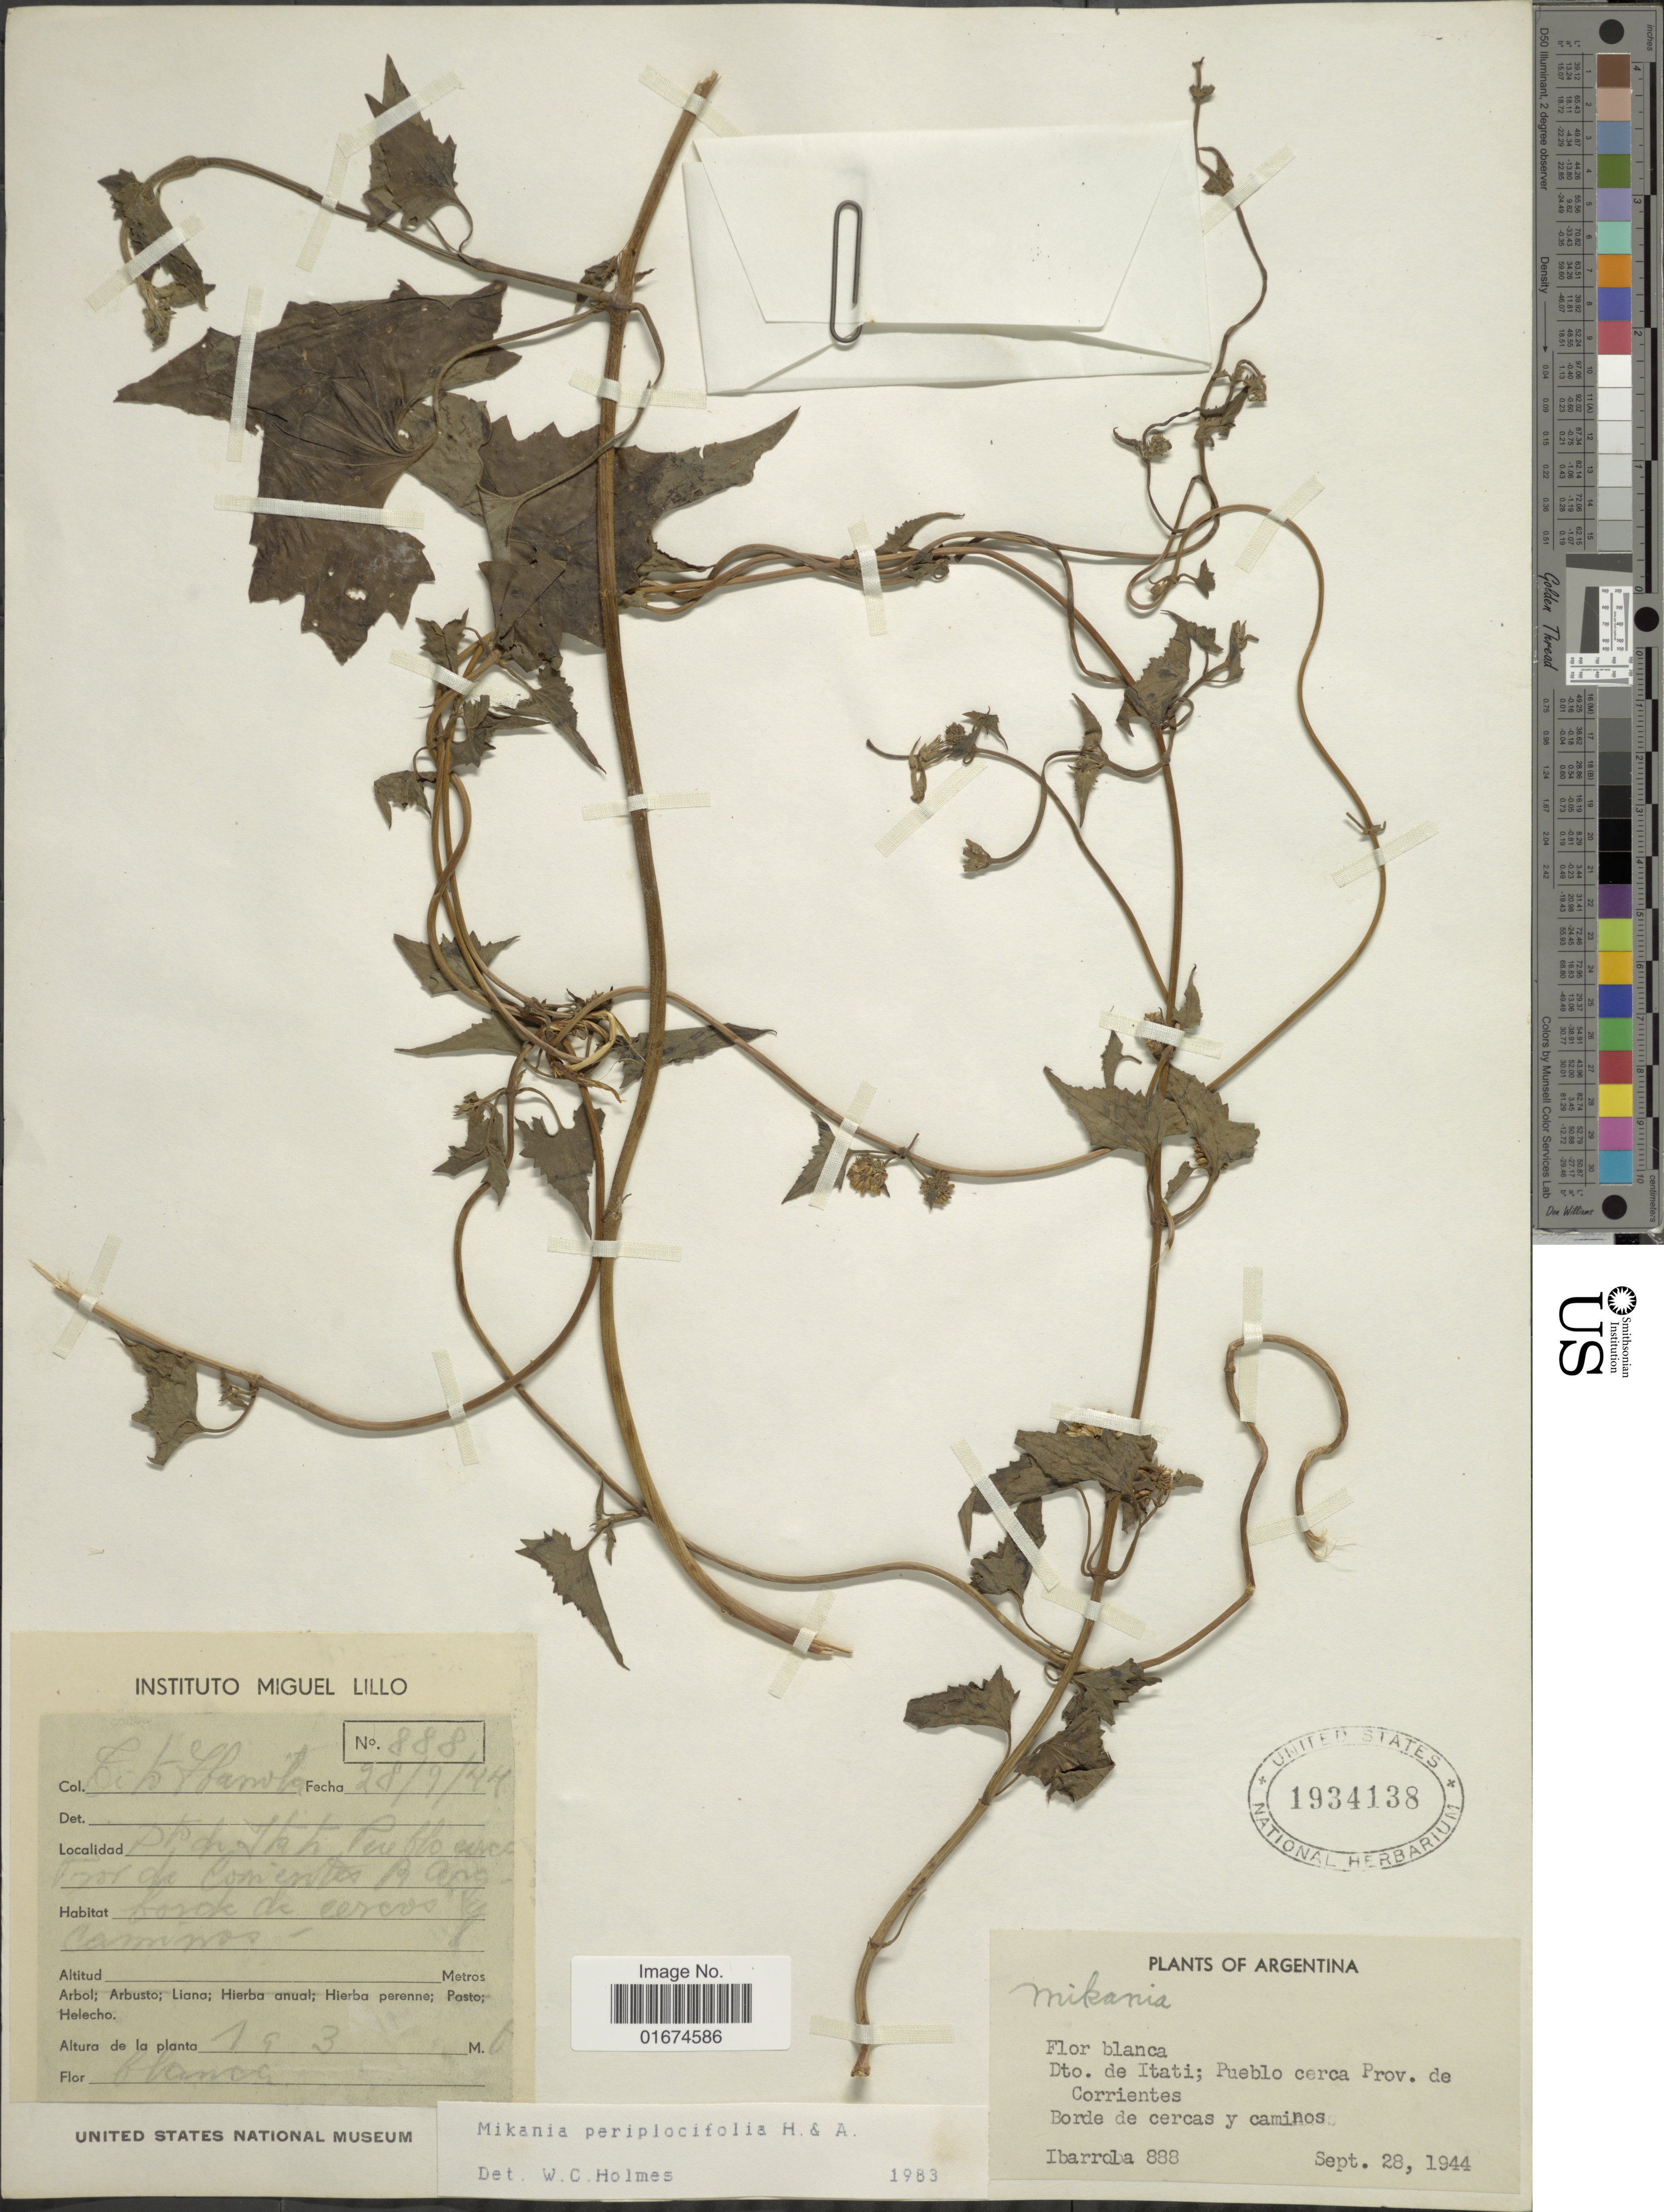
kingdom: Plantae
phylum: Tracheophyta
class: Magnoliopsida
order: Asterales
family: Asteraceae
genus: Mikania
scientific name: Mikania periplocifolia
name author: Hook. & Arn.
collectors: T. Ibarrola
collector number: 888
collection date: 1944-09-28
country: Argentina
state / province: Corrientes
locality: Dto. de Itati; Pueblo cerca Prov. de Corrientes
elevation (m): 193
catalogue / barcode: US 1934138